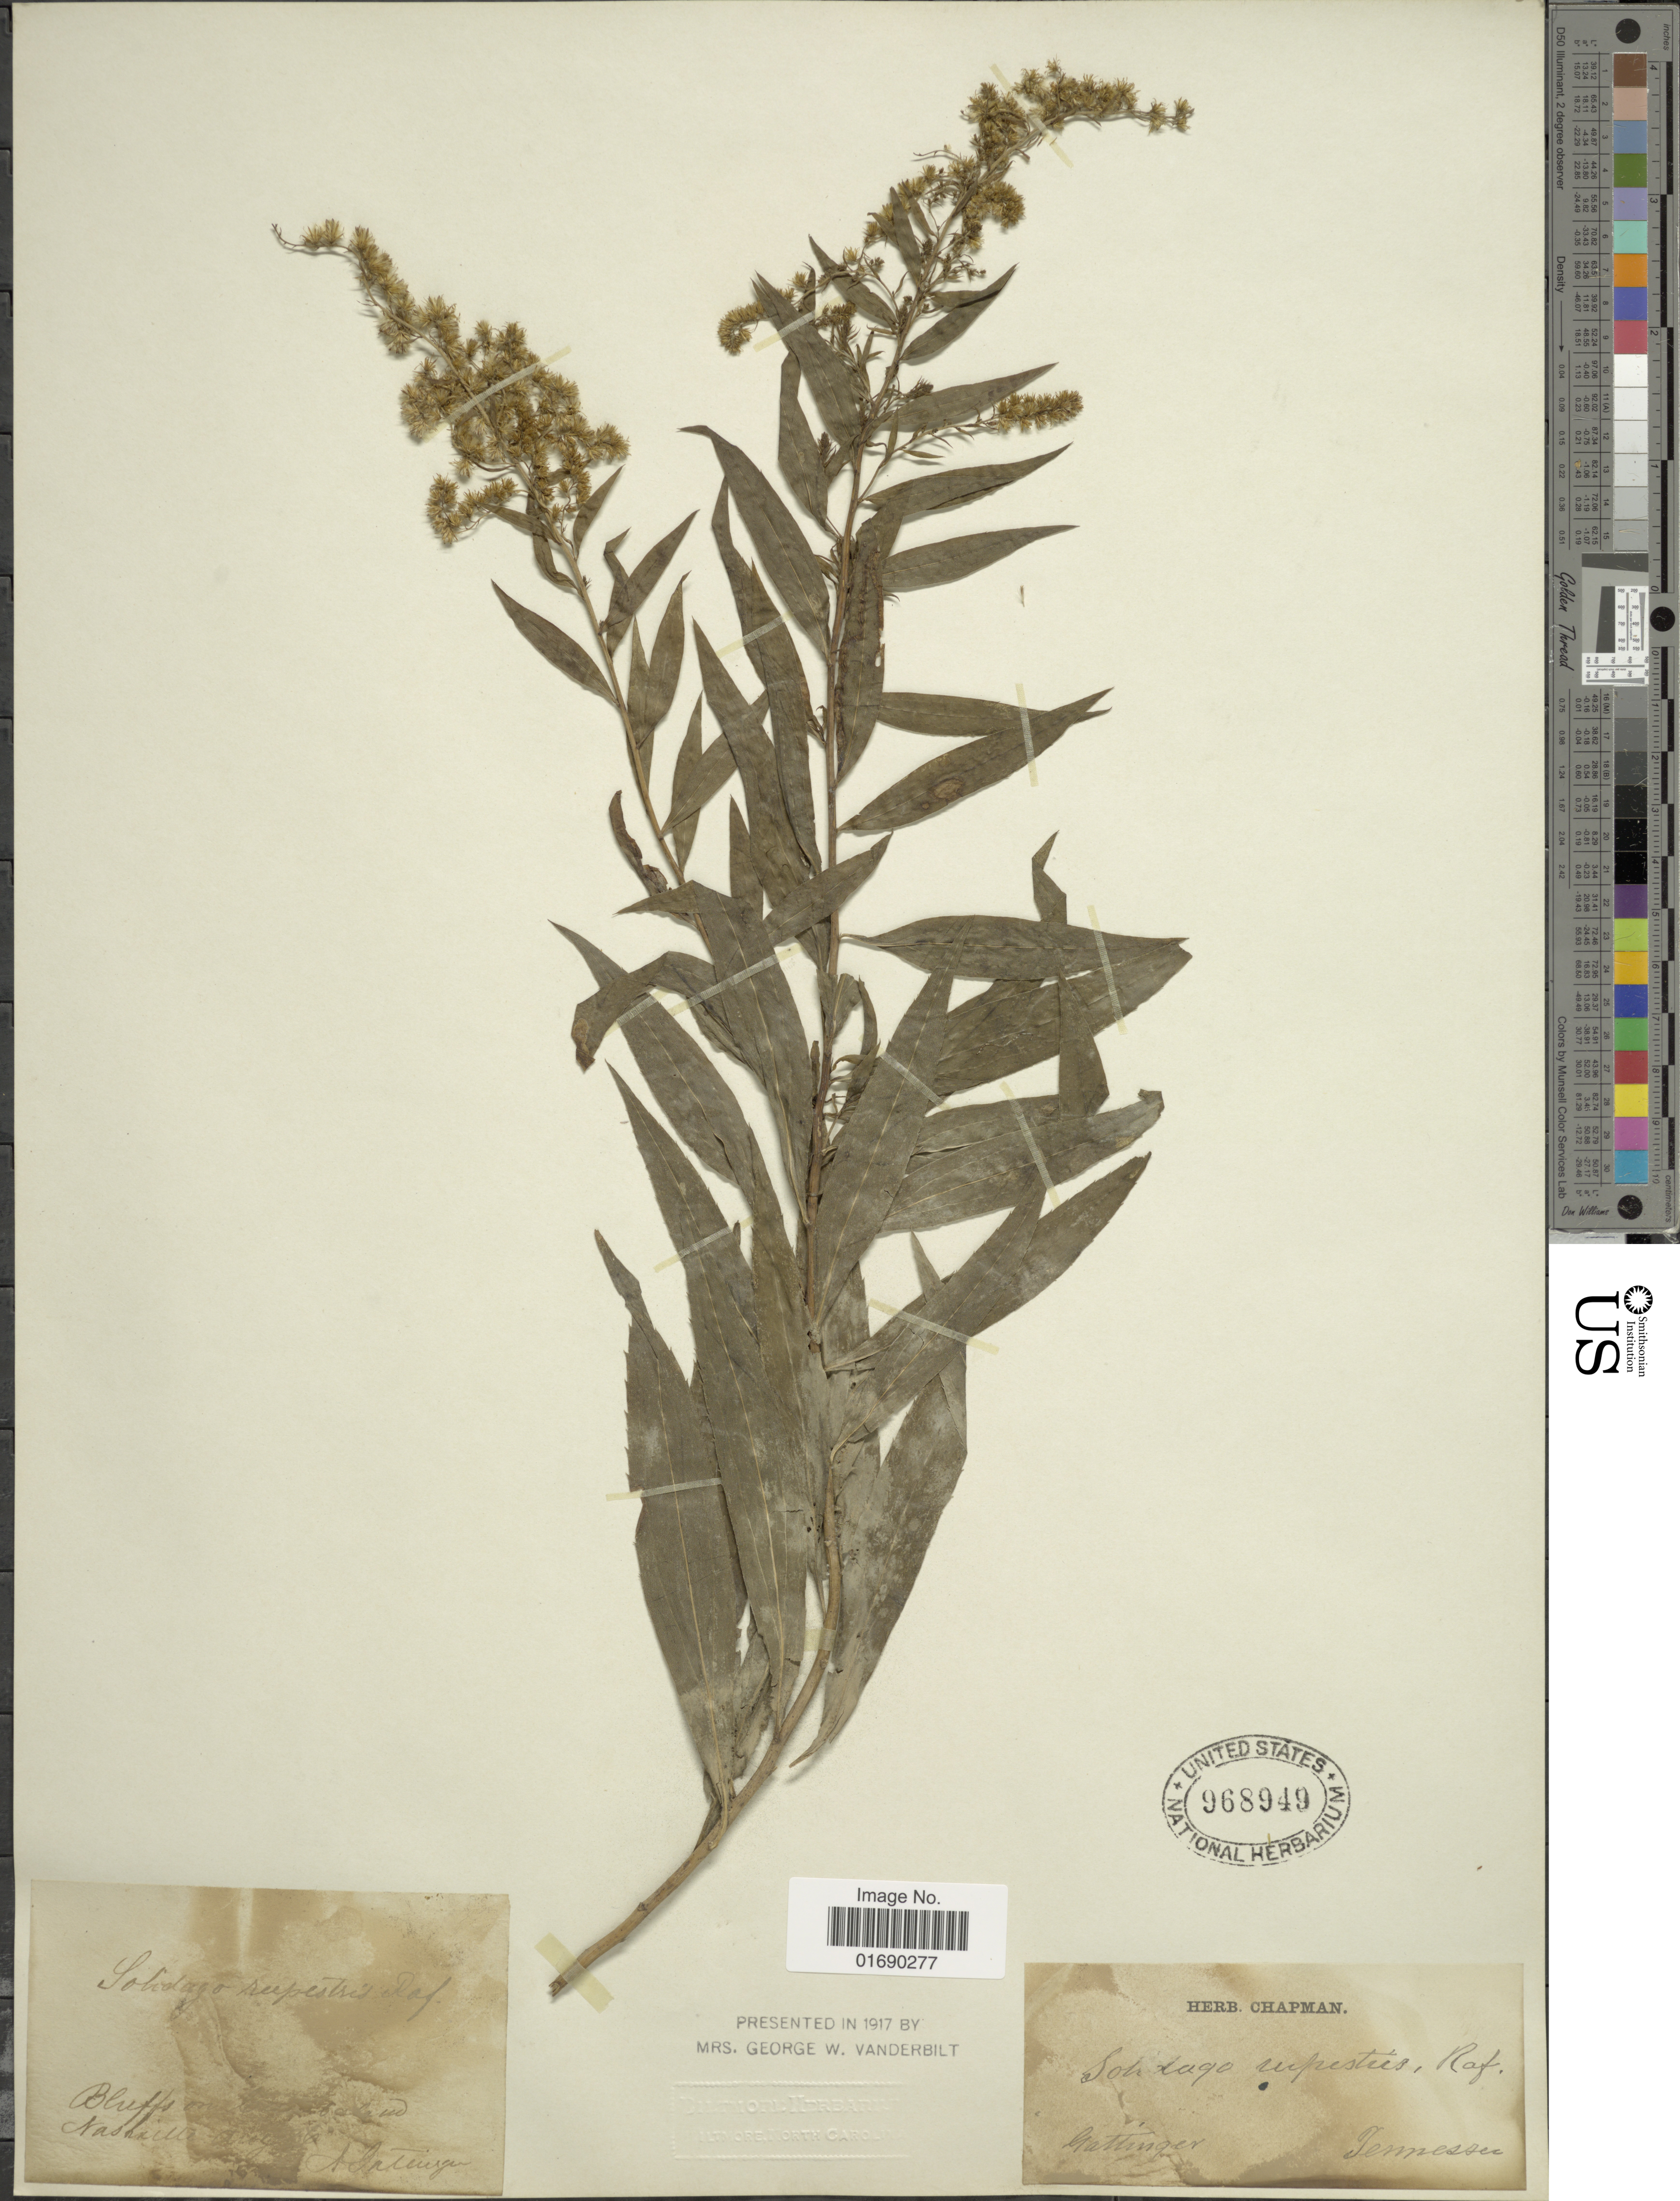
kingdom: Plantae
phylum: Tracheophyta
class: Magnoliopsida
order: Asterales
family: Asteraceae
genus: Solidago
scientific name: Solidago rupestris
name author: Raf.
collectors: A. Gattinger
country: United States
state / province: Tennessee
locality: Bluffs [illegible text] Nashville.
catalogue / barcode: US 968949